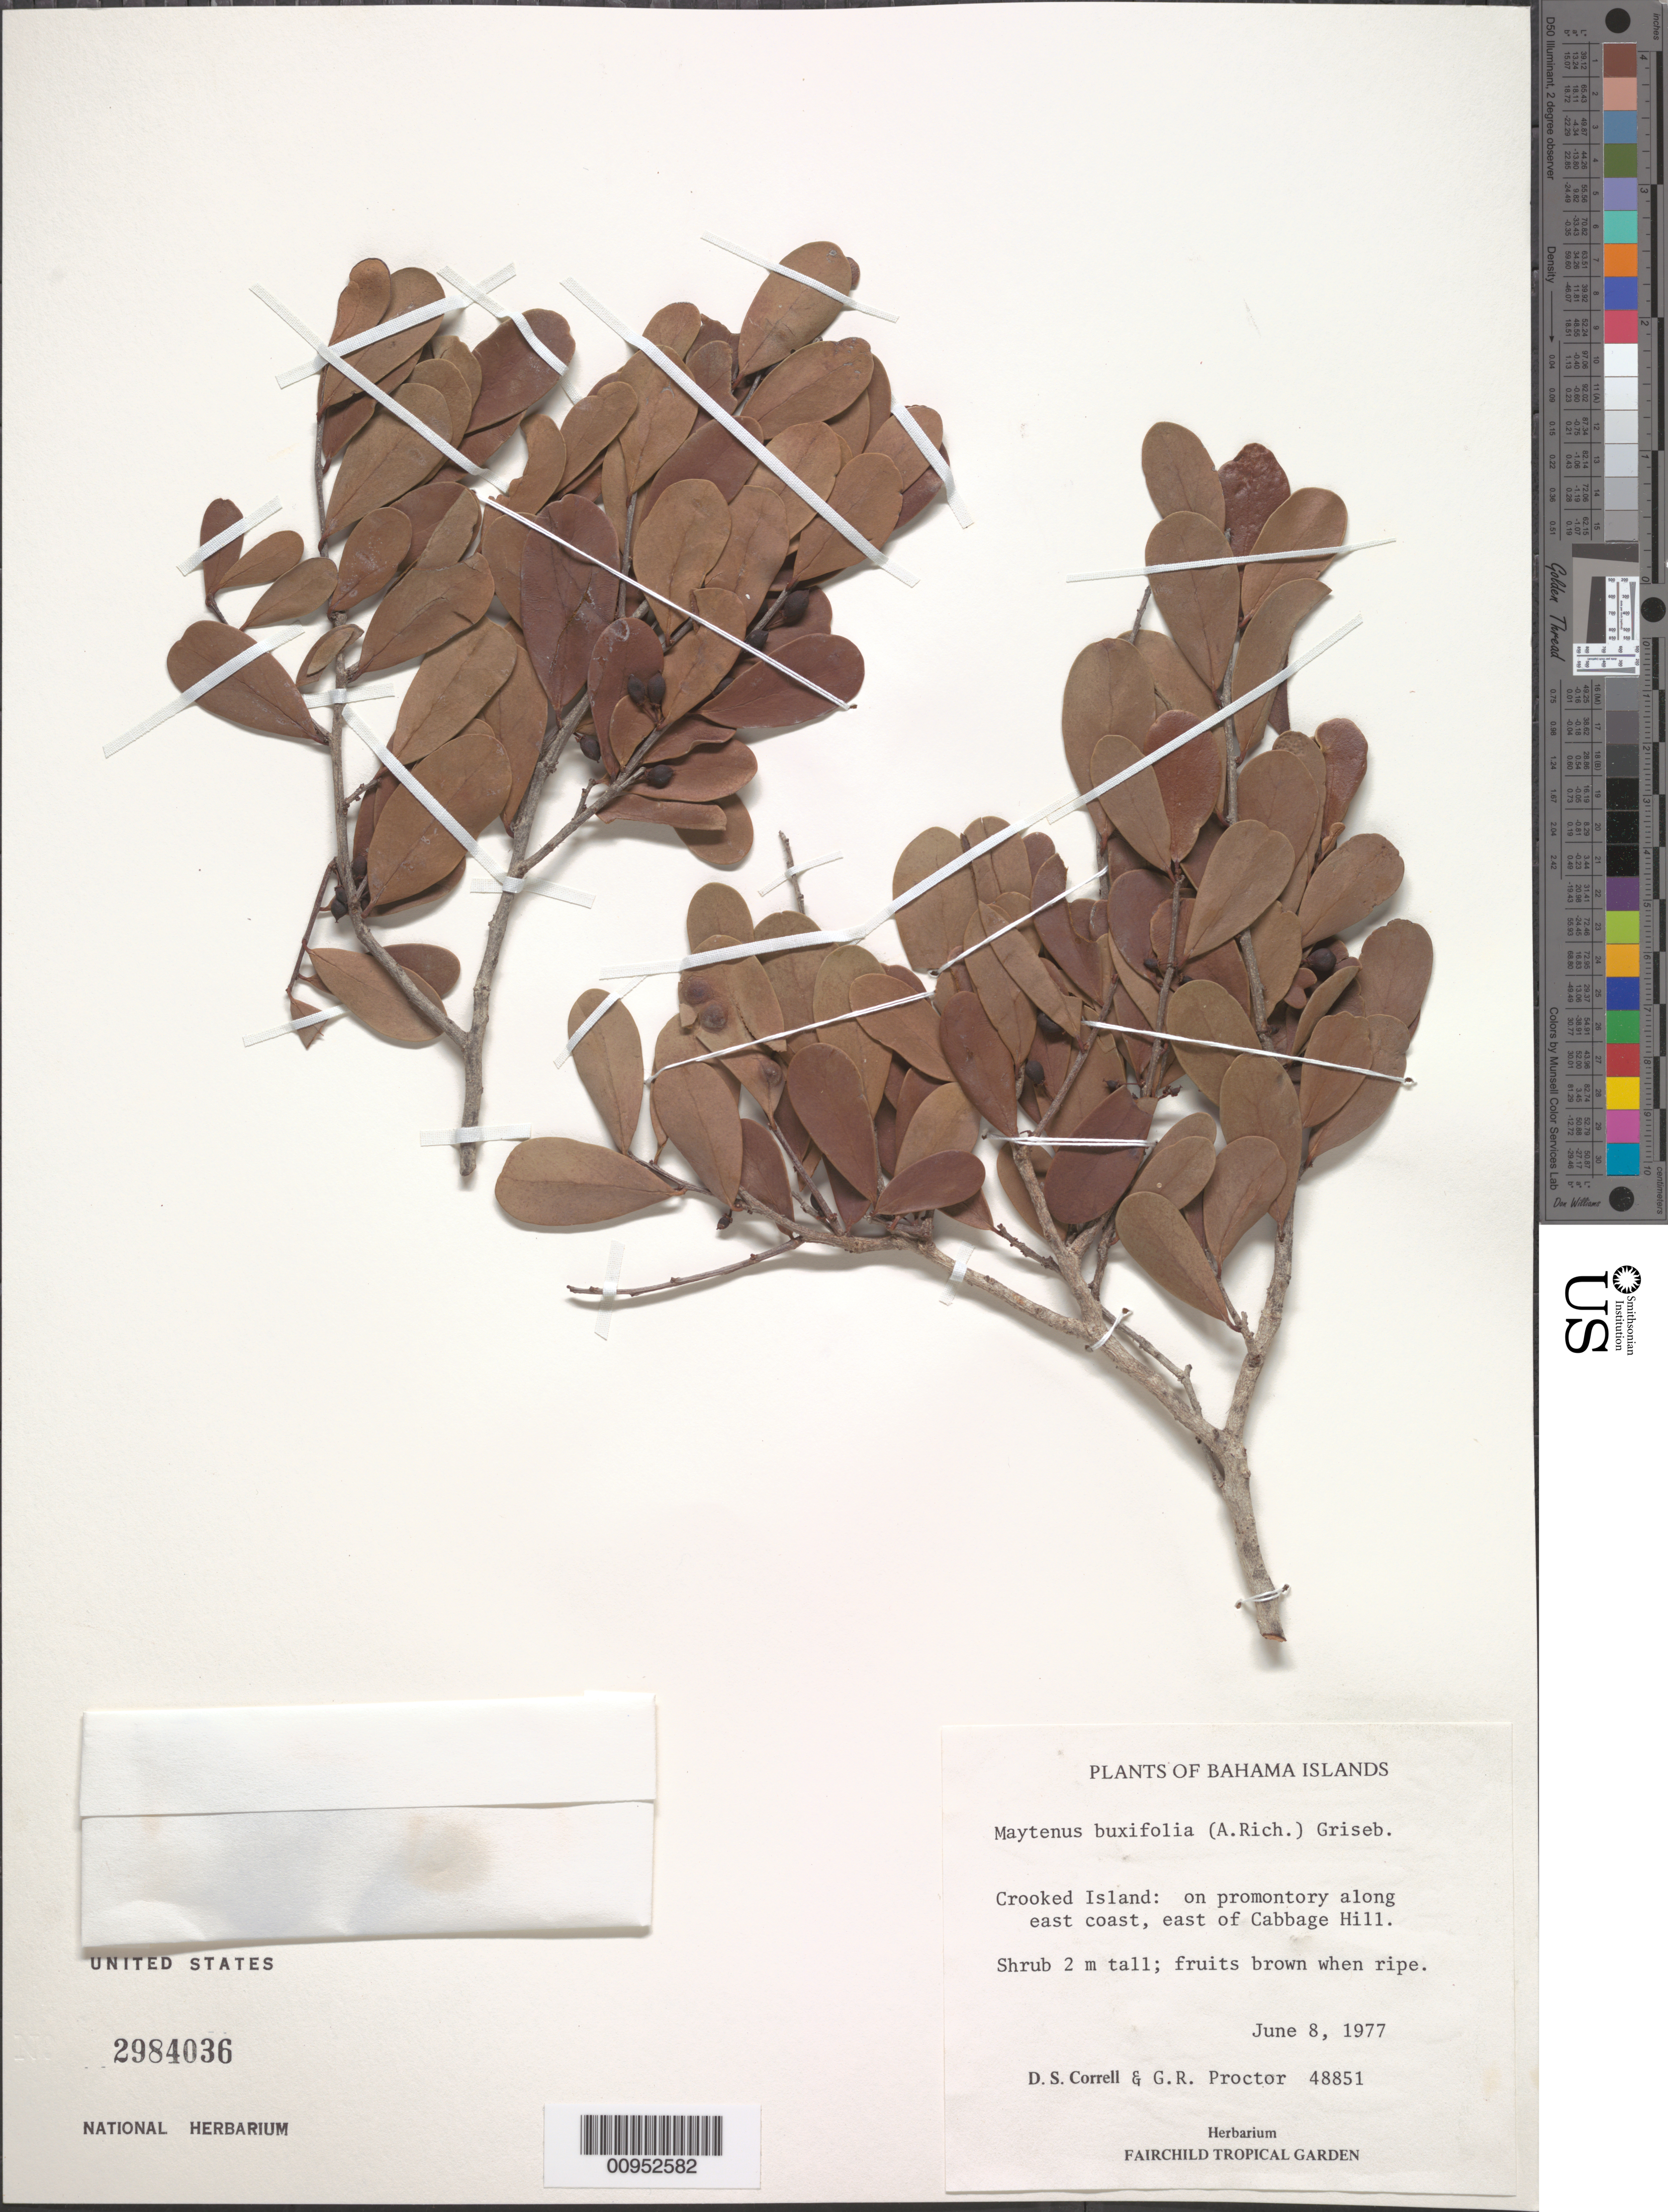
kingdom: Plantae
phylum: Tracheophyta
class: Magnoliopsida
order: Celastrales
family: Celastraceae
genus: Maytenus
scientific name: Maytenus buxifolia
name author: (A. Rich.) Griseb.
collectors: D. S. Correll & G. R. Proctor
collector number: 48851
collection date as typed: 08 Jun 1977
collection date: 1977-06-08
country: Bahamas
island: Crooked I.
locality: East of Cabbage Hill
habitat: On promontory along east coast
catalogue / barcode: US 2984036